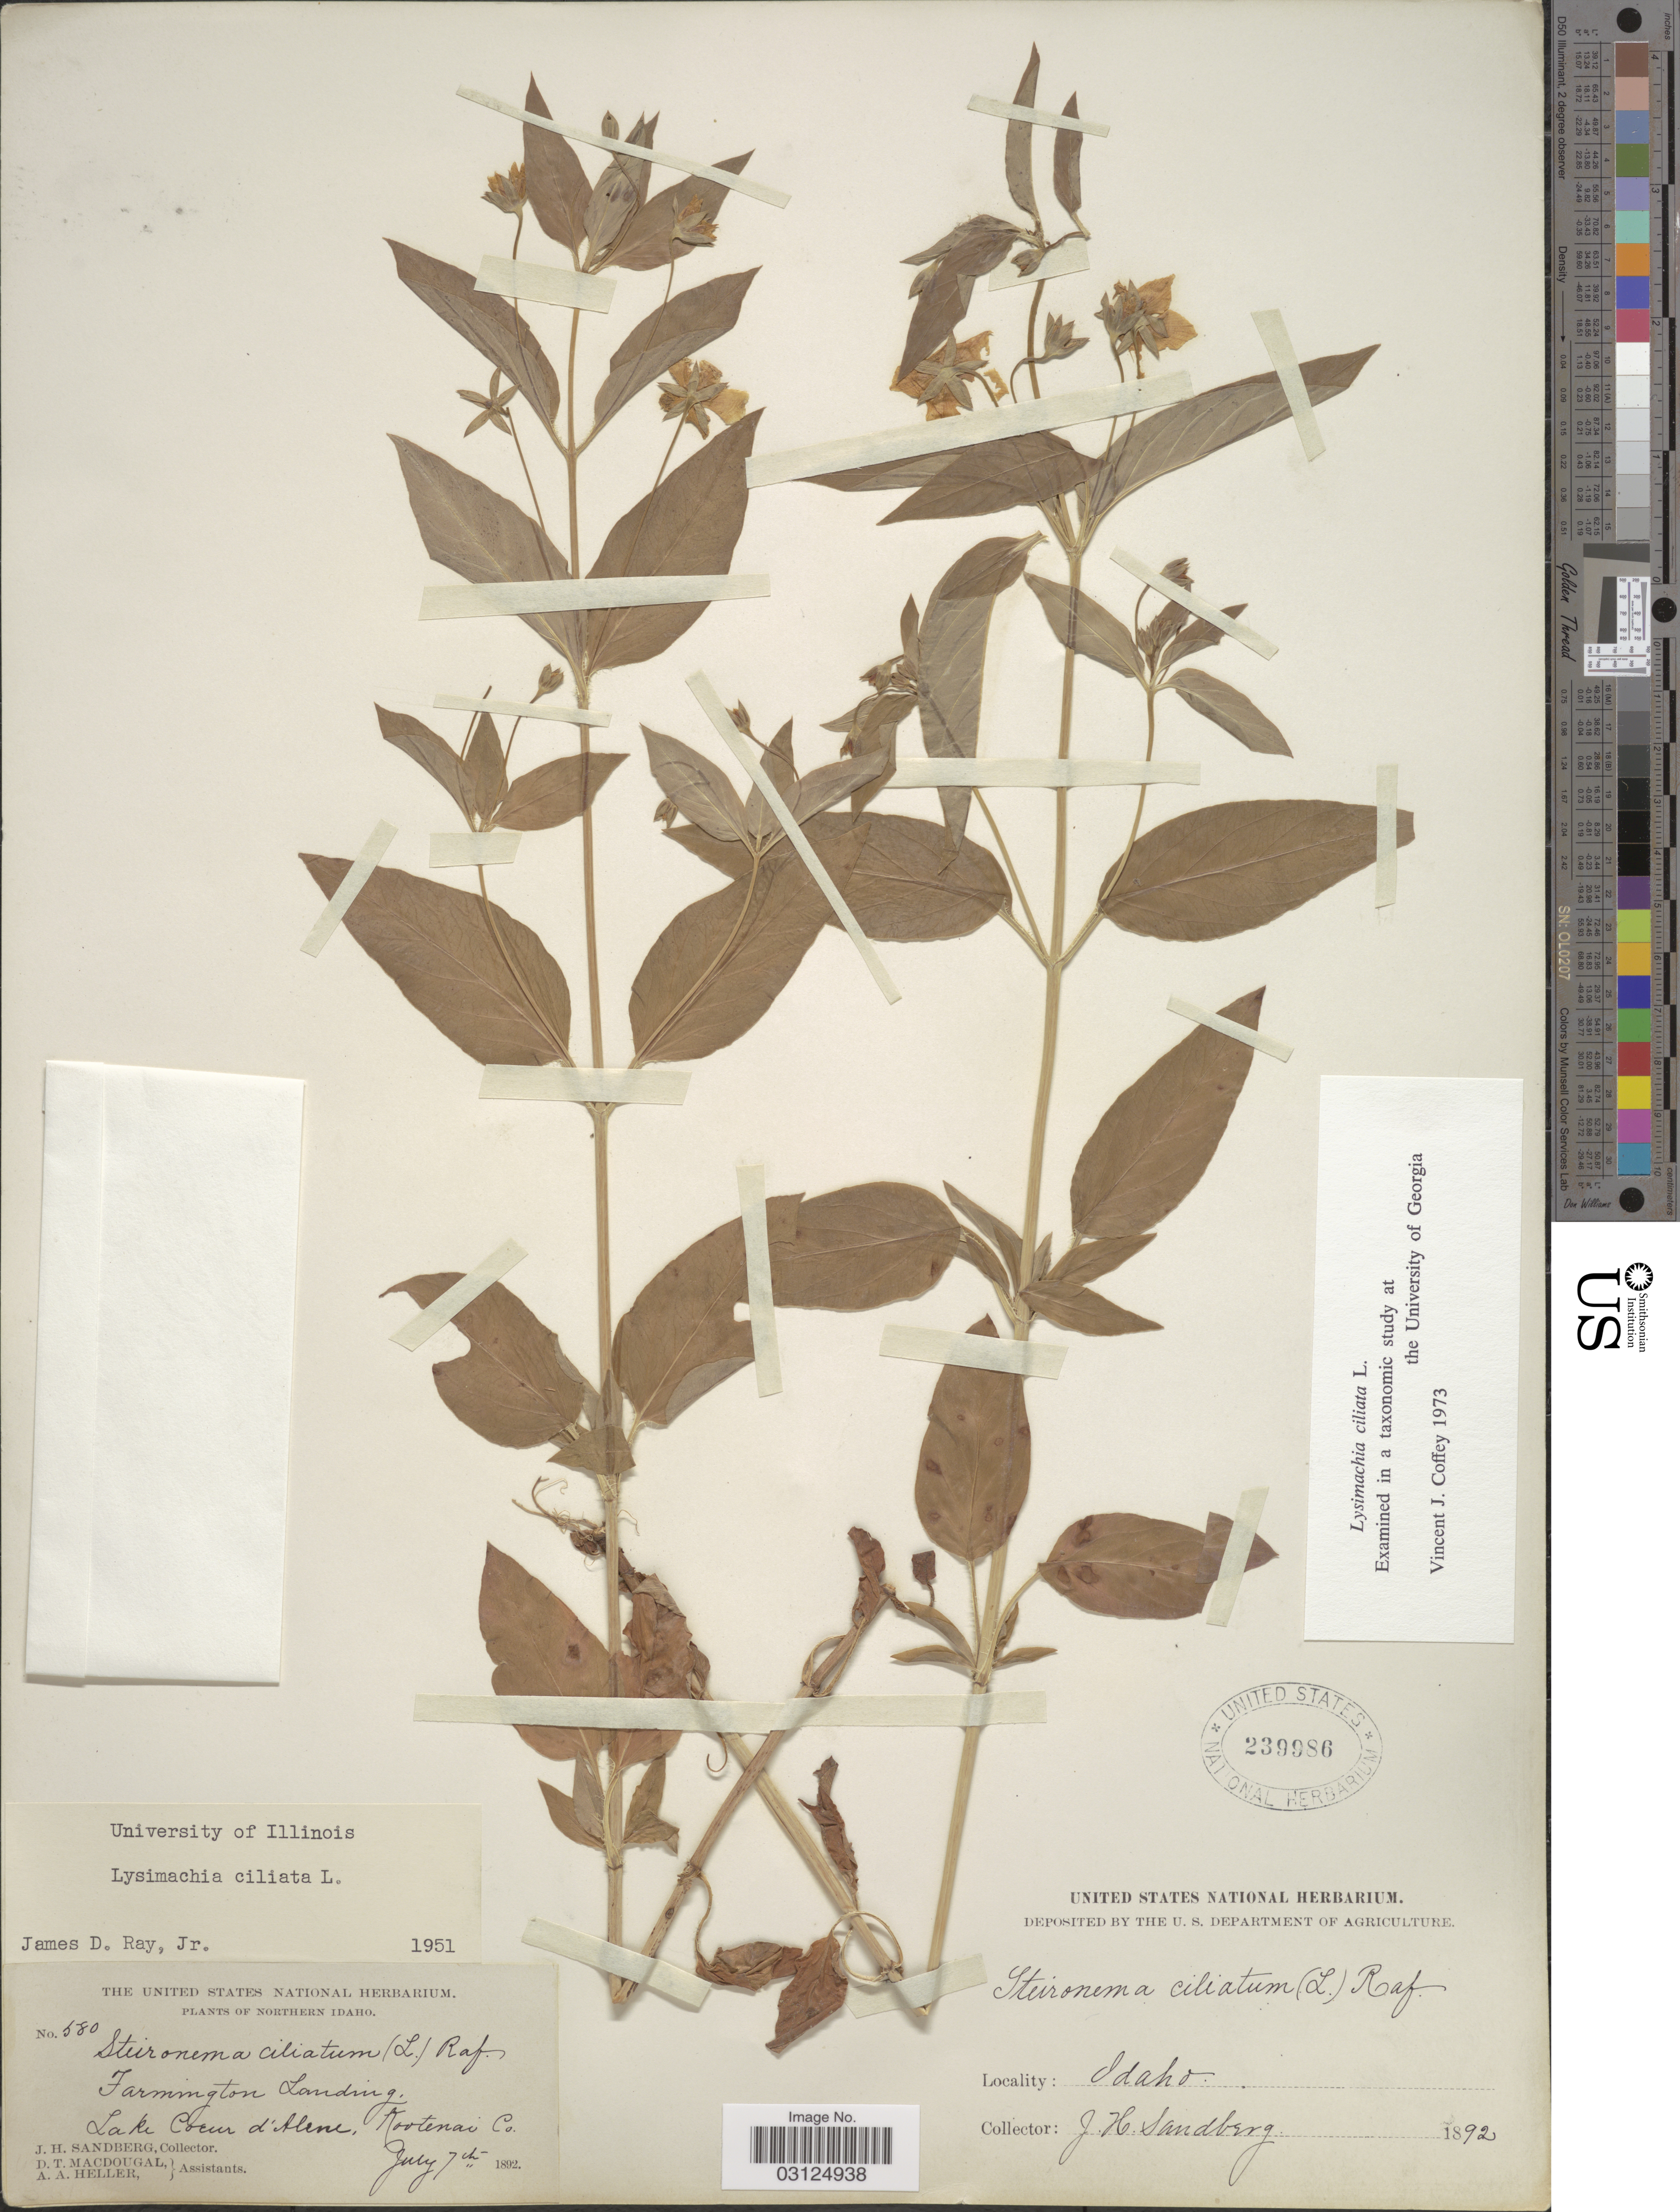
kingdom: Plantae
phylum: Tracheophyta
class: Magnoliopsida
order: Ericales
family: Primulaceae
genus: Lysimachia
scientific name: Lysimachia ciliata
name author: L.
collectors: J. H. Sandberg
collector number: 580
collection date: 1892-07-07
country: United States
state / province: Idaho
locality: Northern Idaho. Farmington Landing, Lake Coeur d'Alene, Kootenai Co.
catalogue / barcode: US 239986